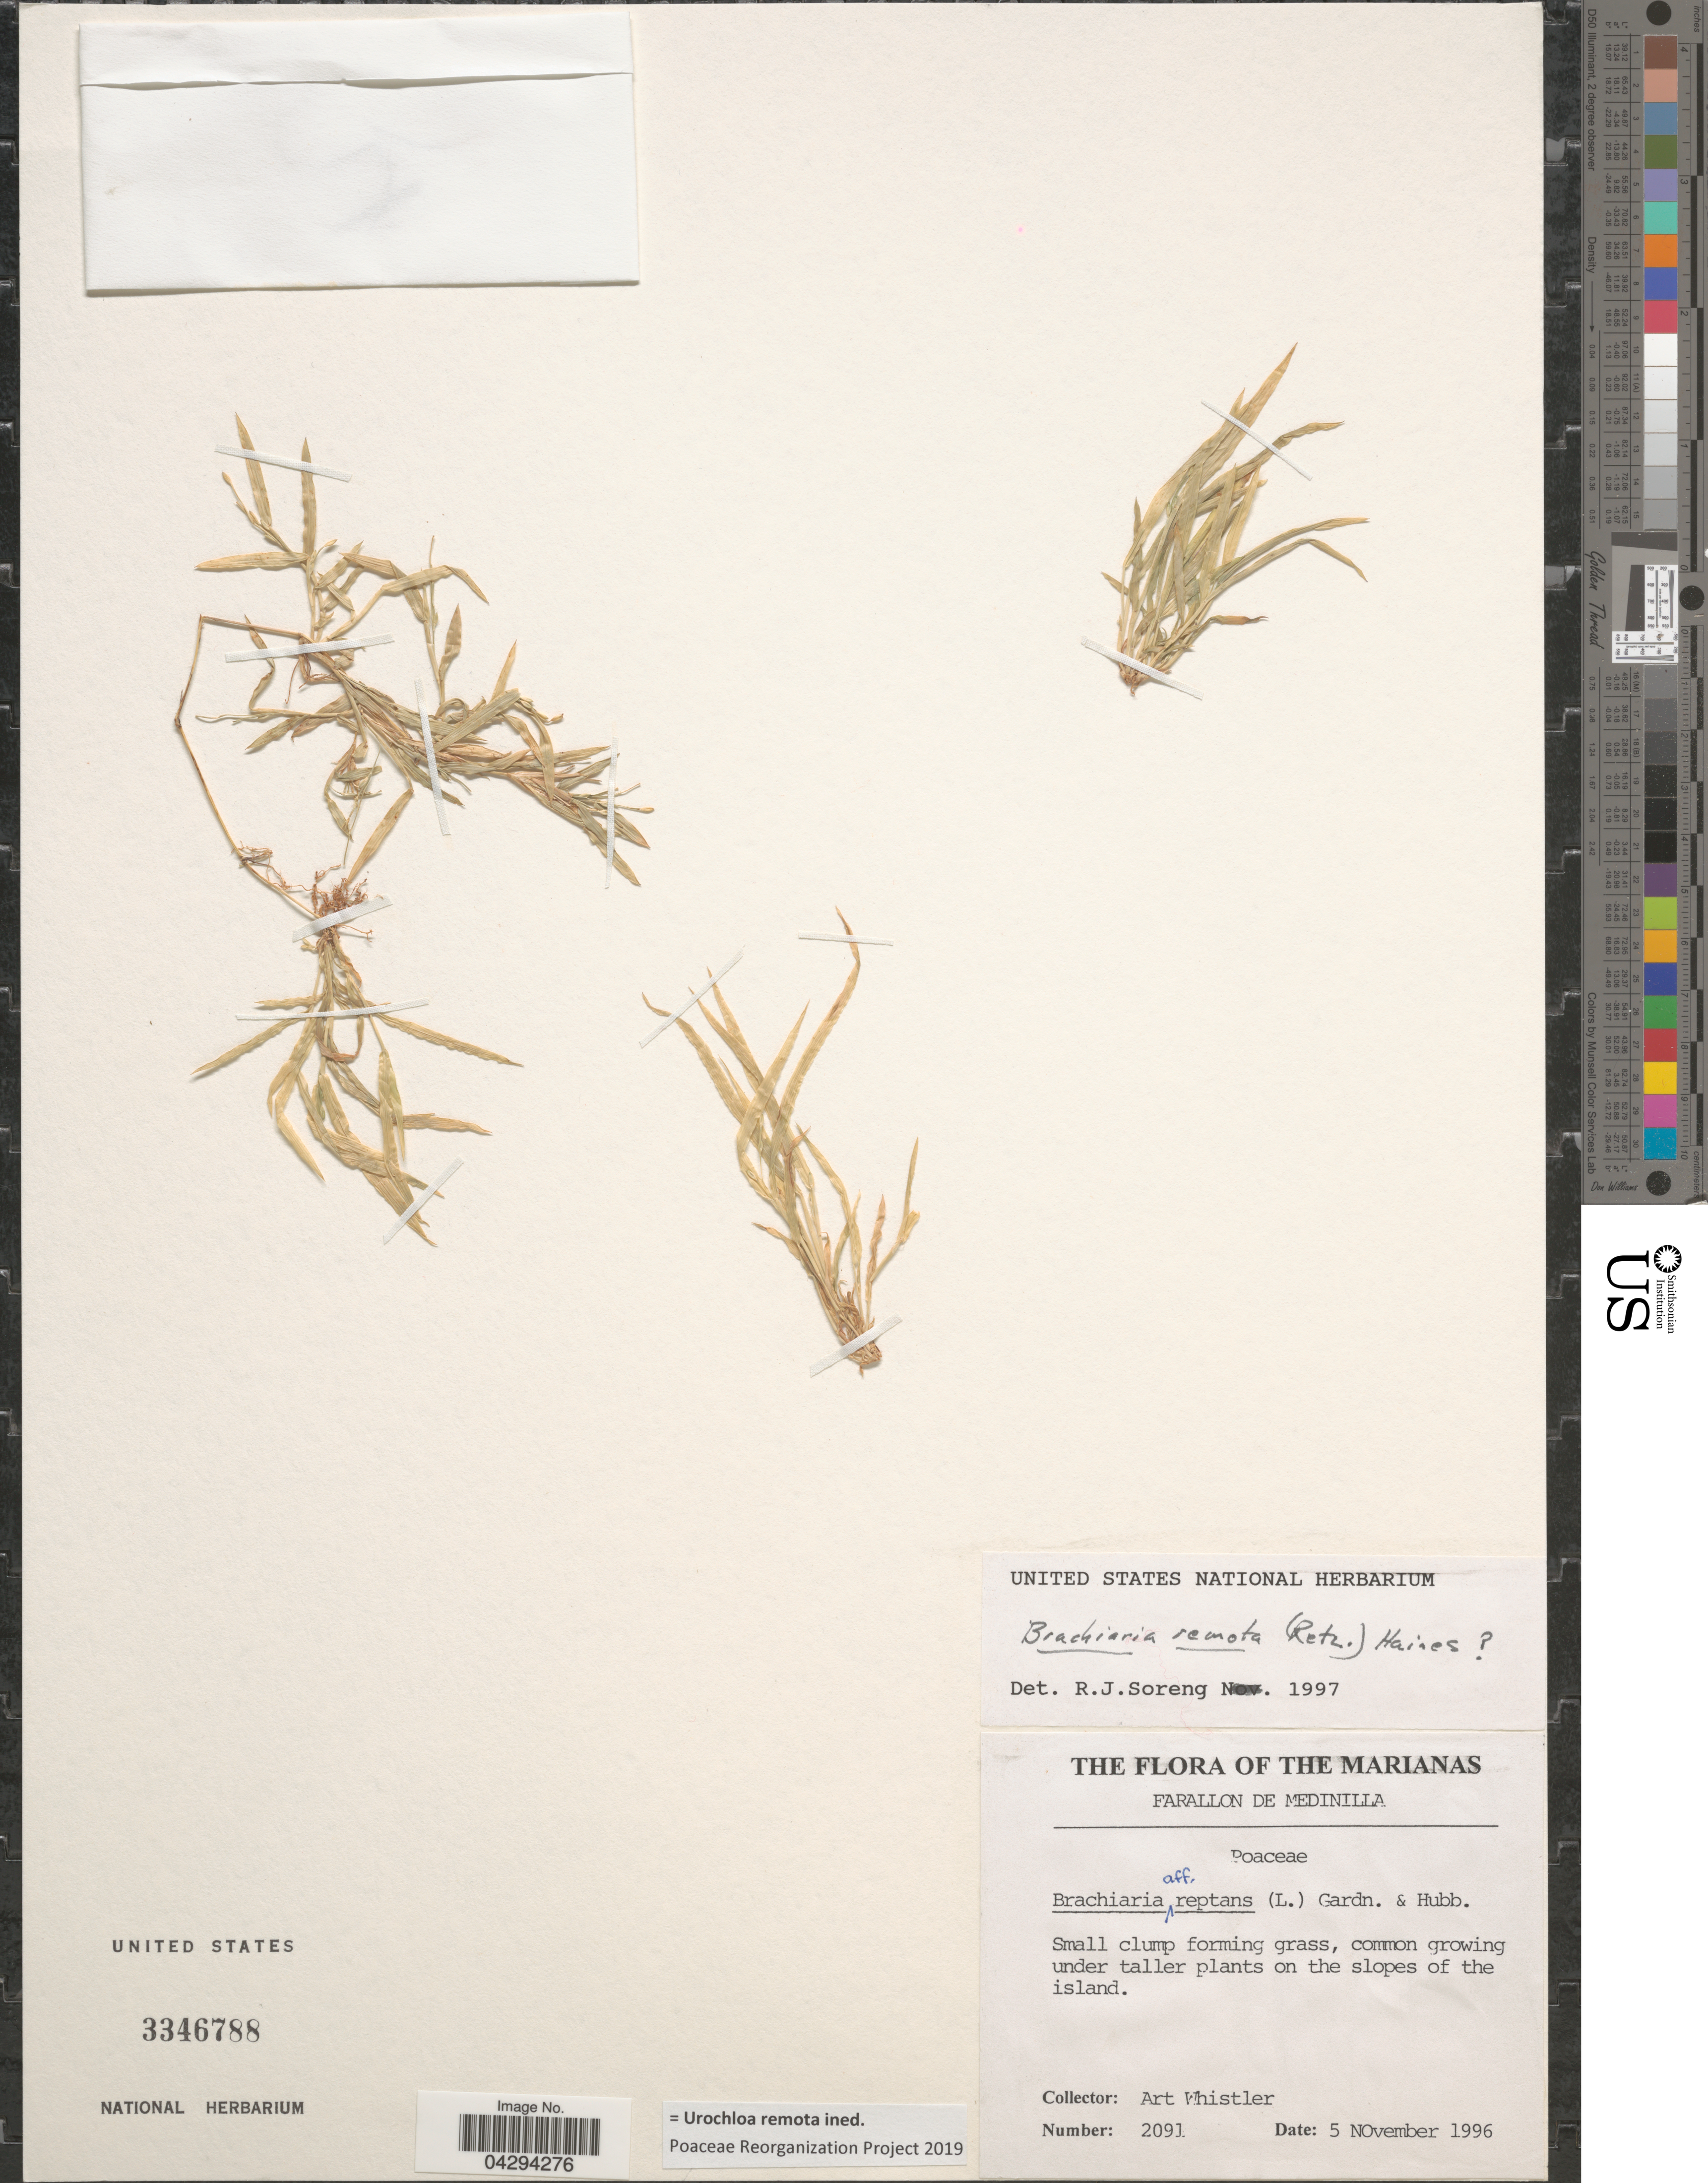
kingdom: Plantae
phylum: Tracheophyta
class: Liliopsida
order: Poales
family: Poaceae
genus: Urochloa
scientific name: Urochloa remota ined.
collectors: A. Whistler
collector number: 2091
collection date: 1996-11-05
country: Northern Mariana Islands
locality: The Marianas. Farallon de Medinilla. Common growing under taller plants on the slopes of the island.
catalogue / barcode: US 3346788